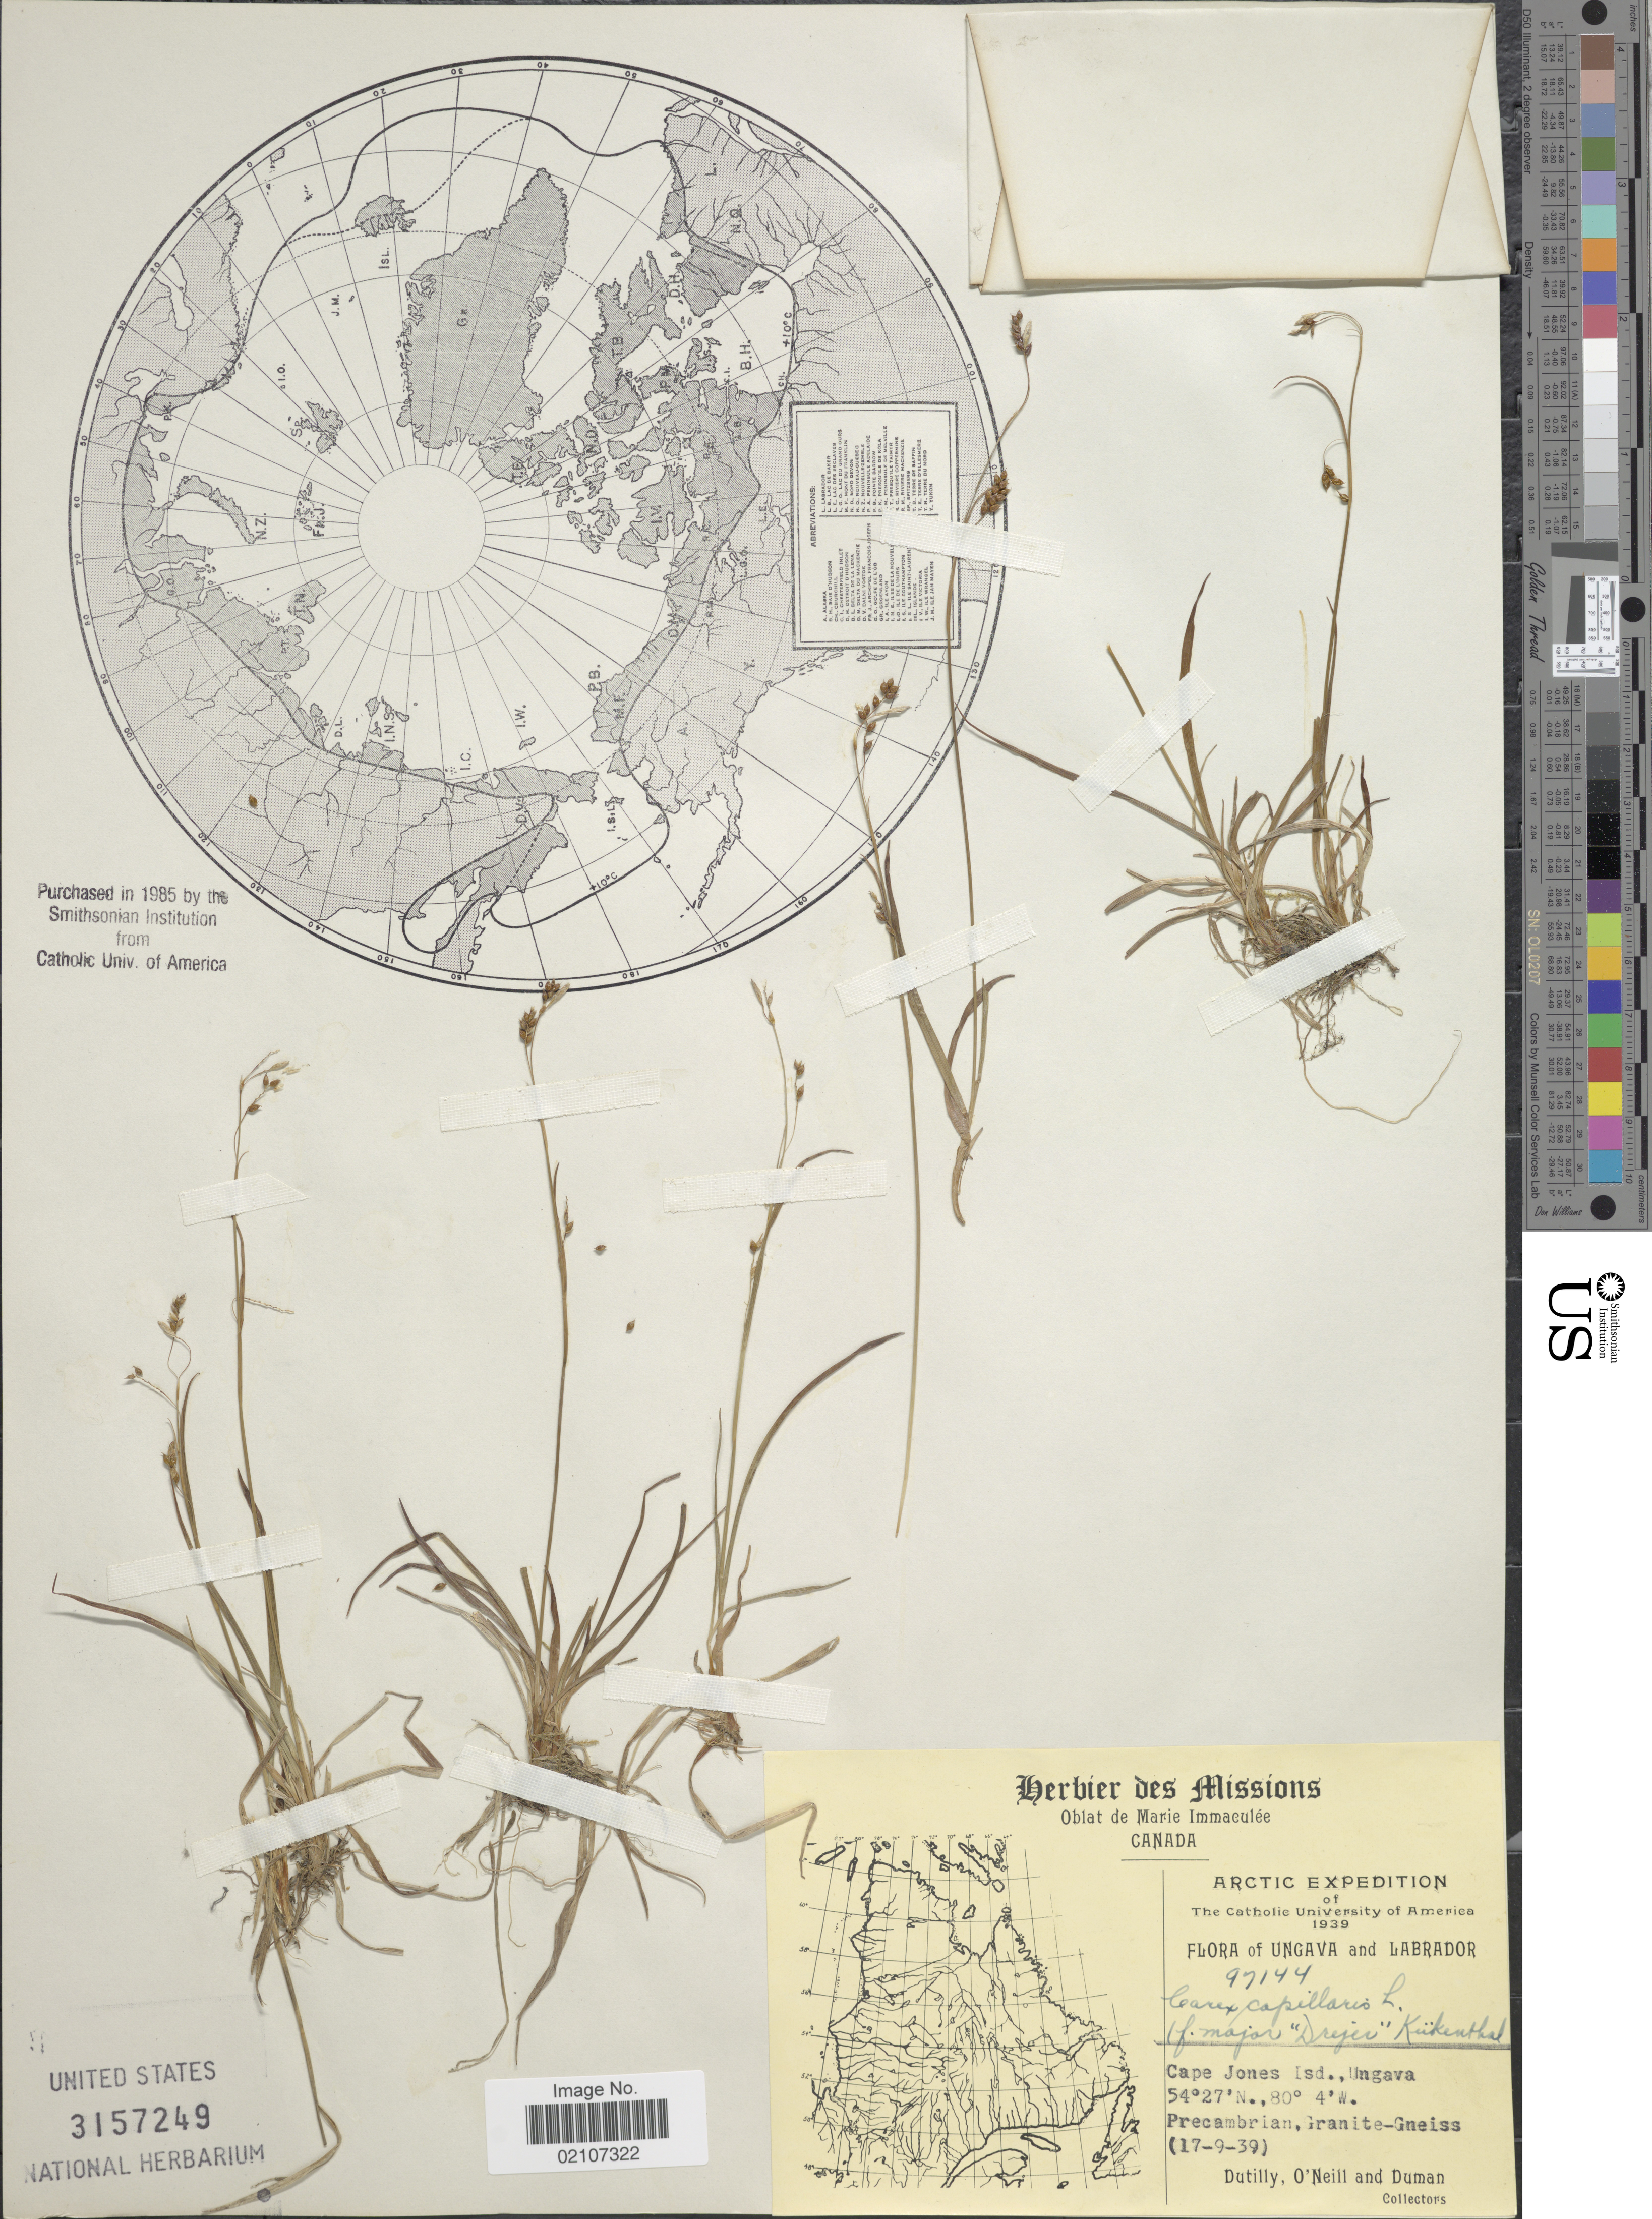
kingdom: Plantae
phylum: Tracheophyta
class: Liliopsida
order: Poales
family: Cyperaceae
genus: Carex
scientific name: Carex capillaris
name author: L.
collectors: -. Dutilly, O' Neill & -. Duman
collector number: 97144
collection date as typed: Transcribed d/m/y: 17/9/39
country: Canada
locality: Ungava and Labrador. Cape Jones Isd., Ungava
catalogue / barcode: US 3157249